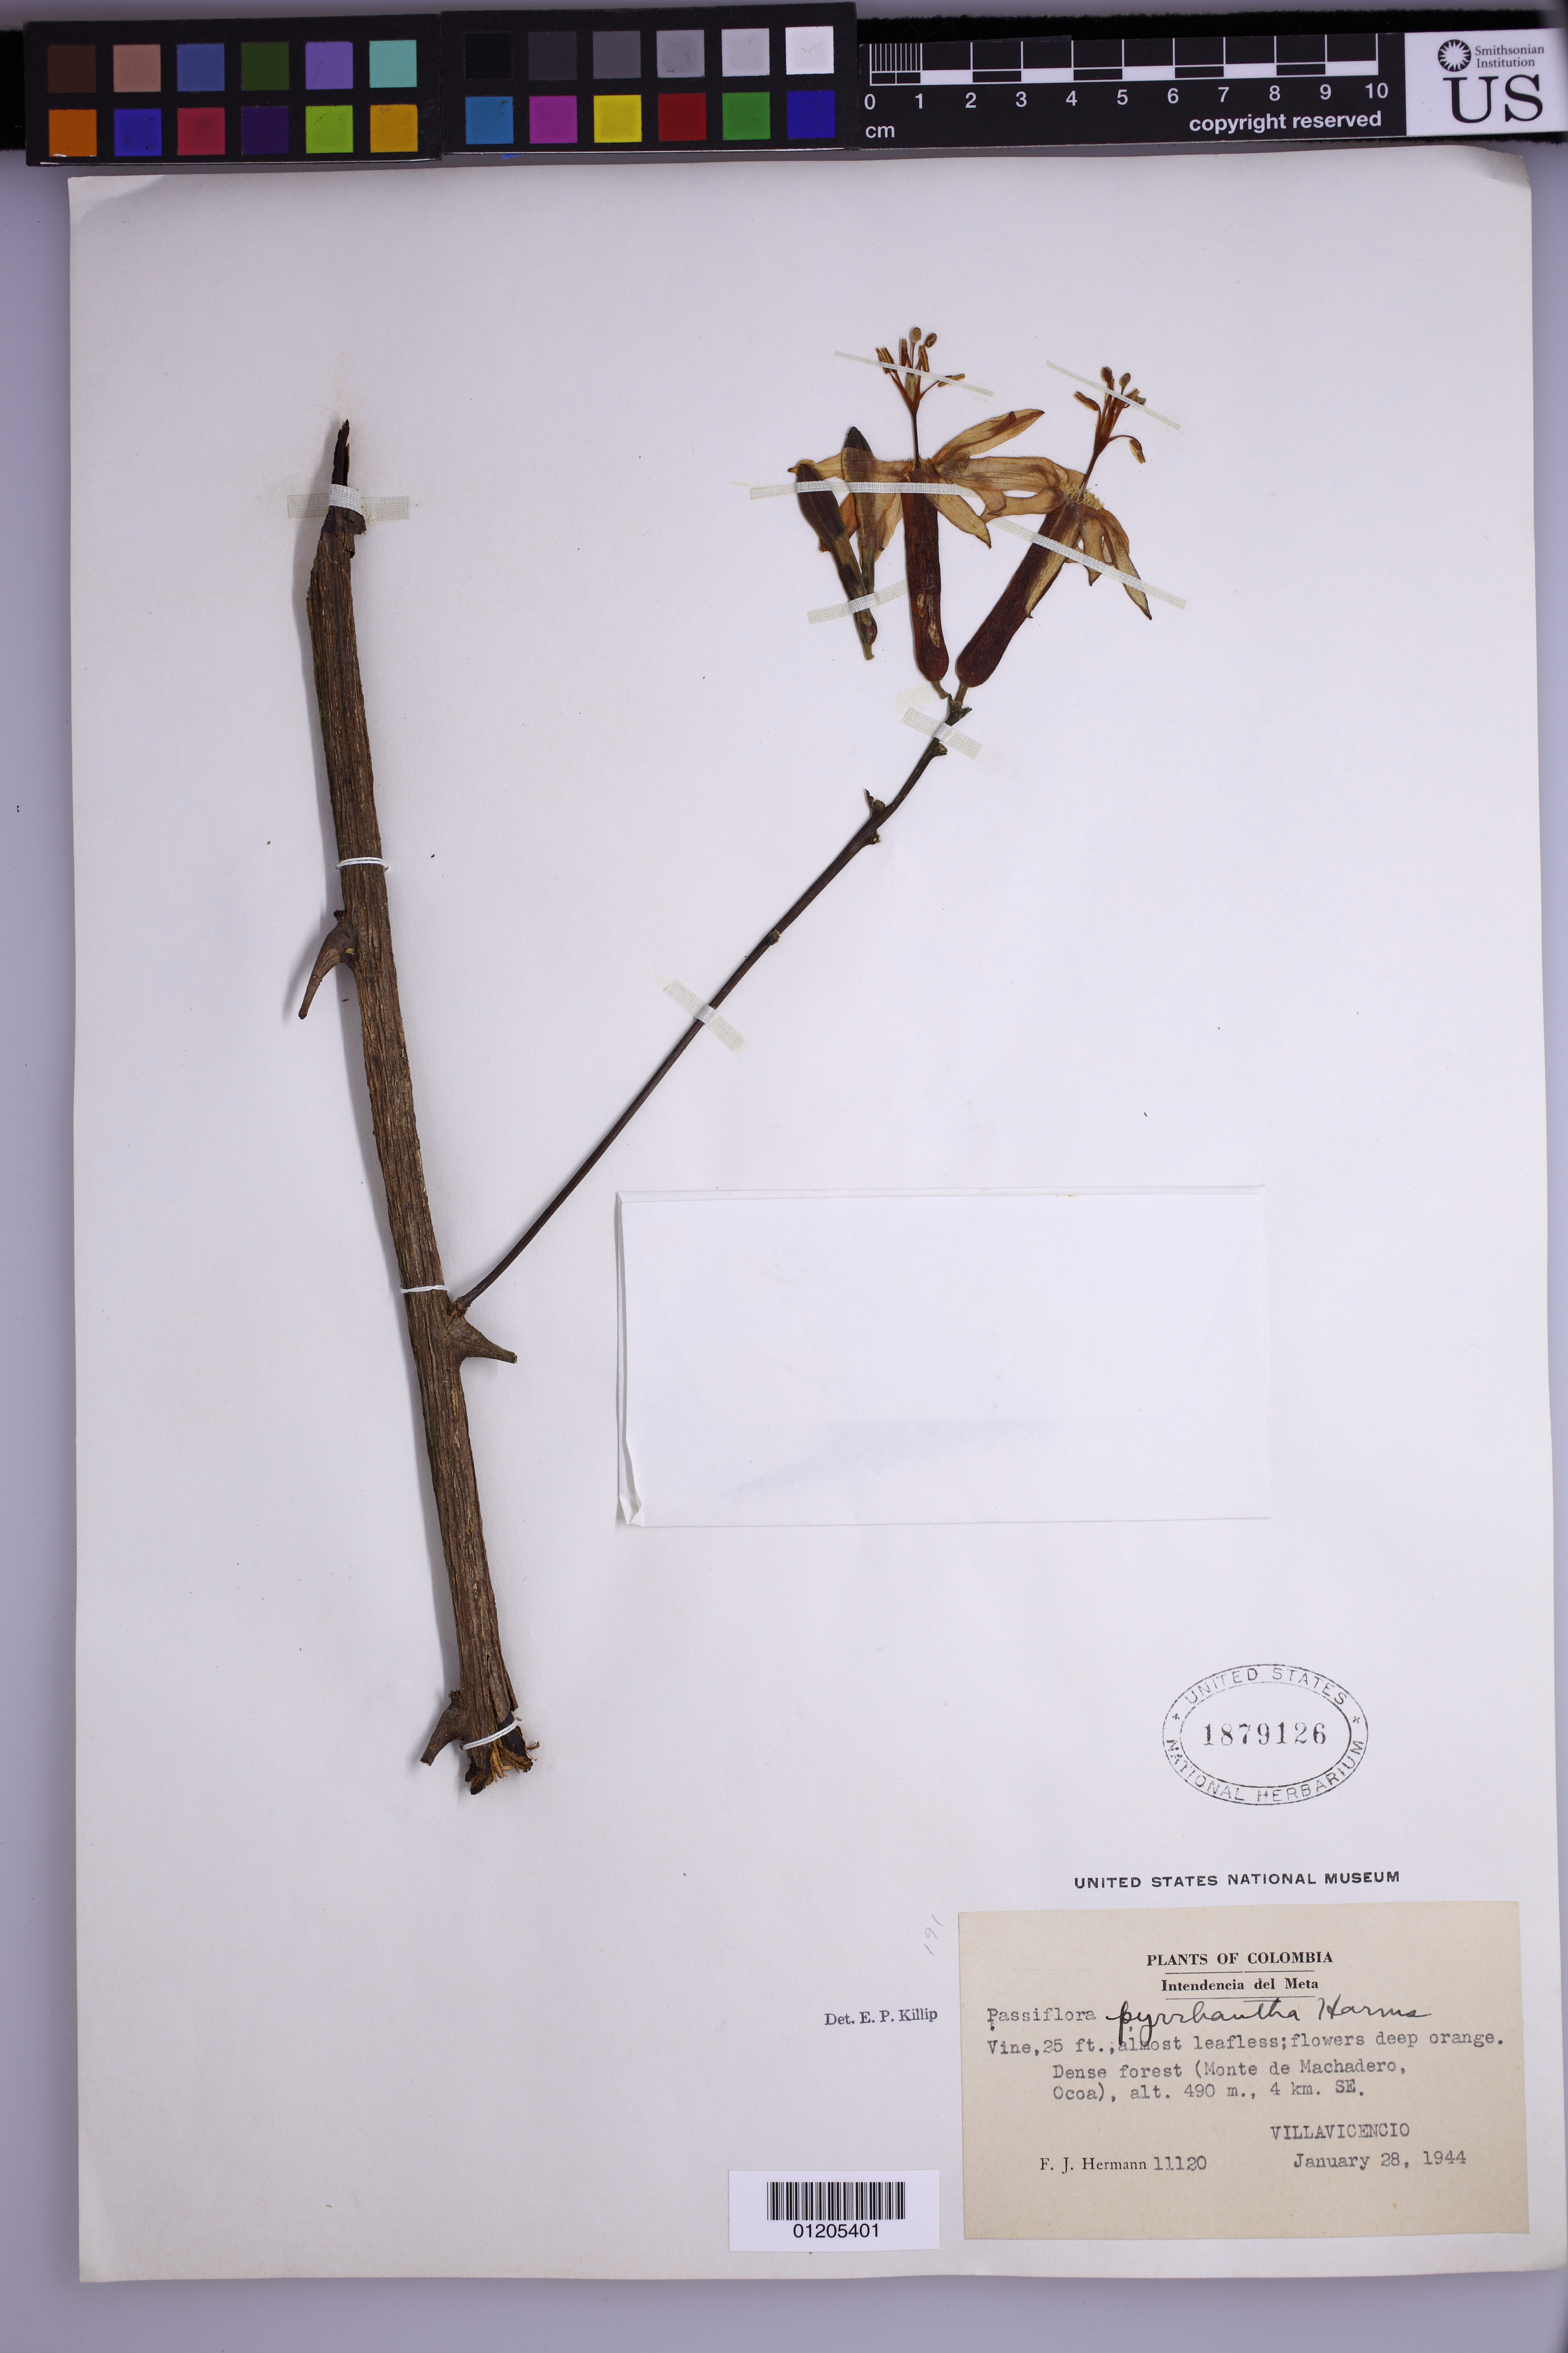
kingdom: Plantae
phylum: Tracheophyta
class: Magnoliopsida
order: Malpighiales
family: Passifloraceae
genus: Passiflora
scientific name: Passiflora pyrrhantha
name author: Harms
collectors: F. J. Hermann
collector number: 11120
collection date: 1944-01-28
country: Colombia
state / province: Meta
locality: Dense forest (Monte de Machadero, Ocoa), 4 km. SE.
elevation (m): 490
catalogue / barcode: US 1879126